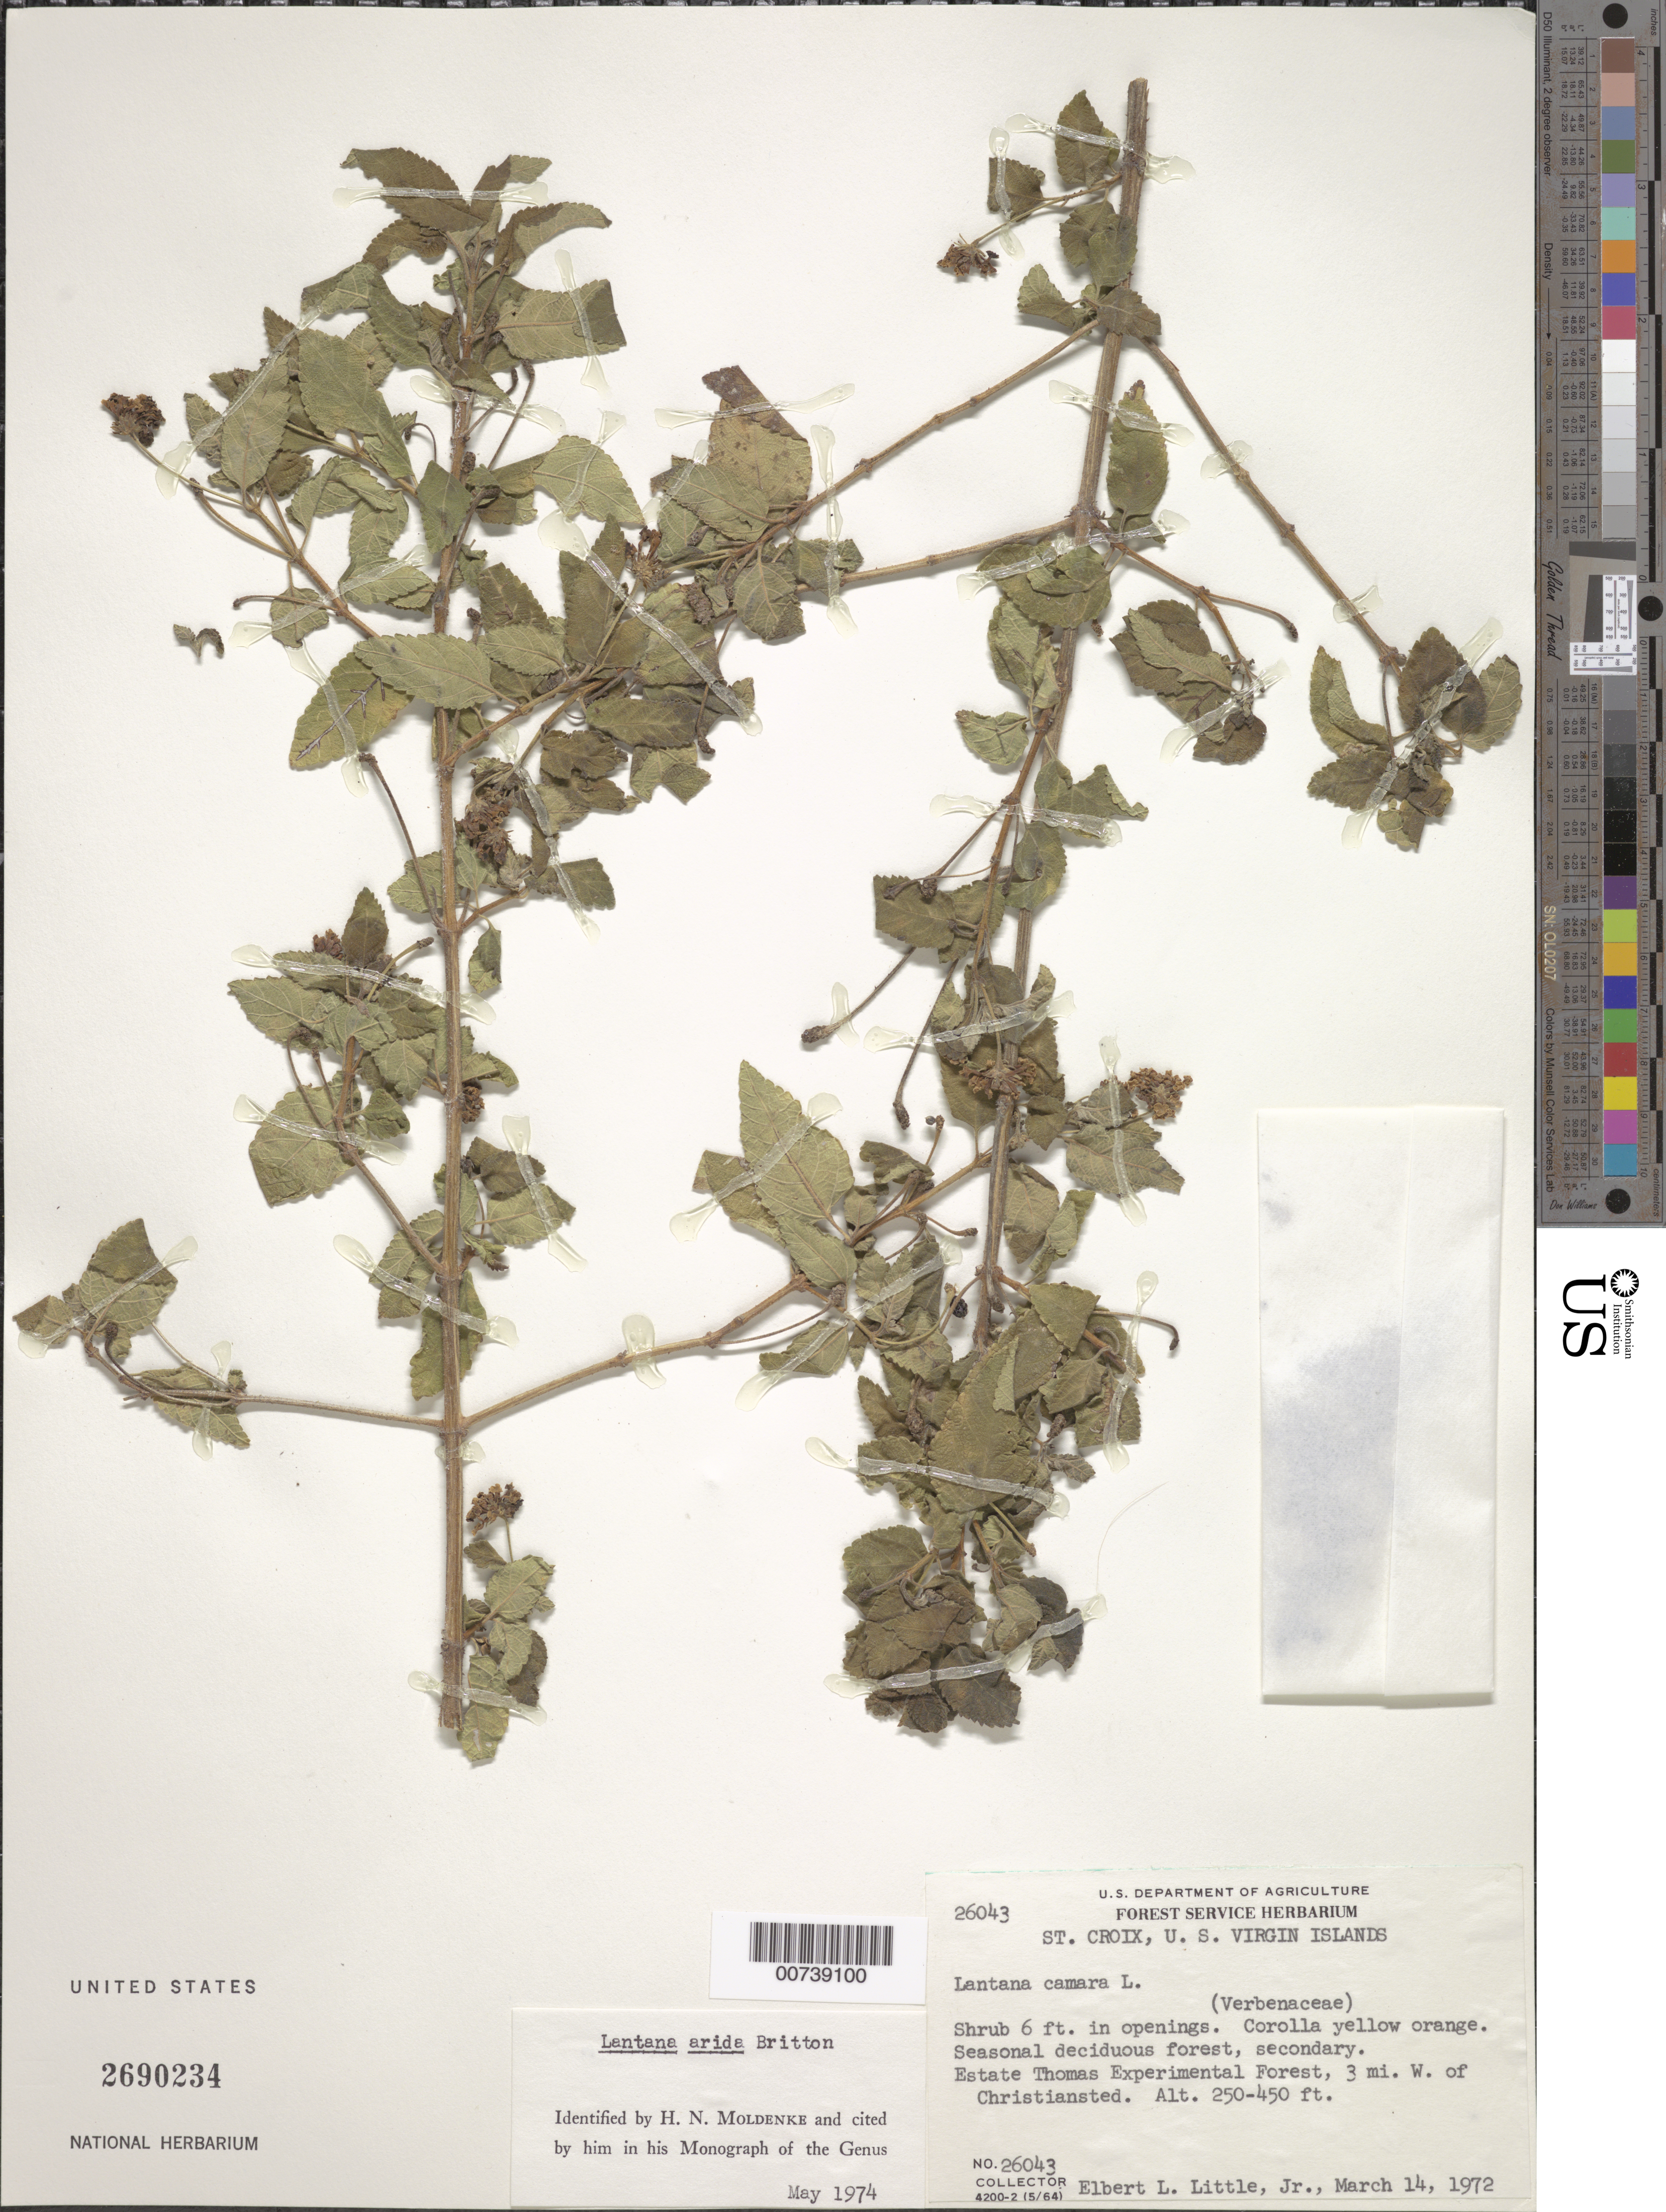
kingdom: Plantae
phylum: Tracheophyta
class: Magnoliopsida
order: Lamiales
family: Verbenaceae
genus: Lantana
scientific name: Lantana arida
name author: Britton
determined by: Moldenke, H. N.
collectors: E. L. Little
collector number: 26043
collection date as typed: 14 Mar 1972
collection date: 1972-03-14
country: U.S. Virgin Islands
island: St. Croix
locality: Estate Thomas Experimental Forest, 3 mi W of Christiansted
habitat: Seasonal deciduous forest, secondary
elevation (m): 76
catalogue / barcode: US 2690234